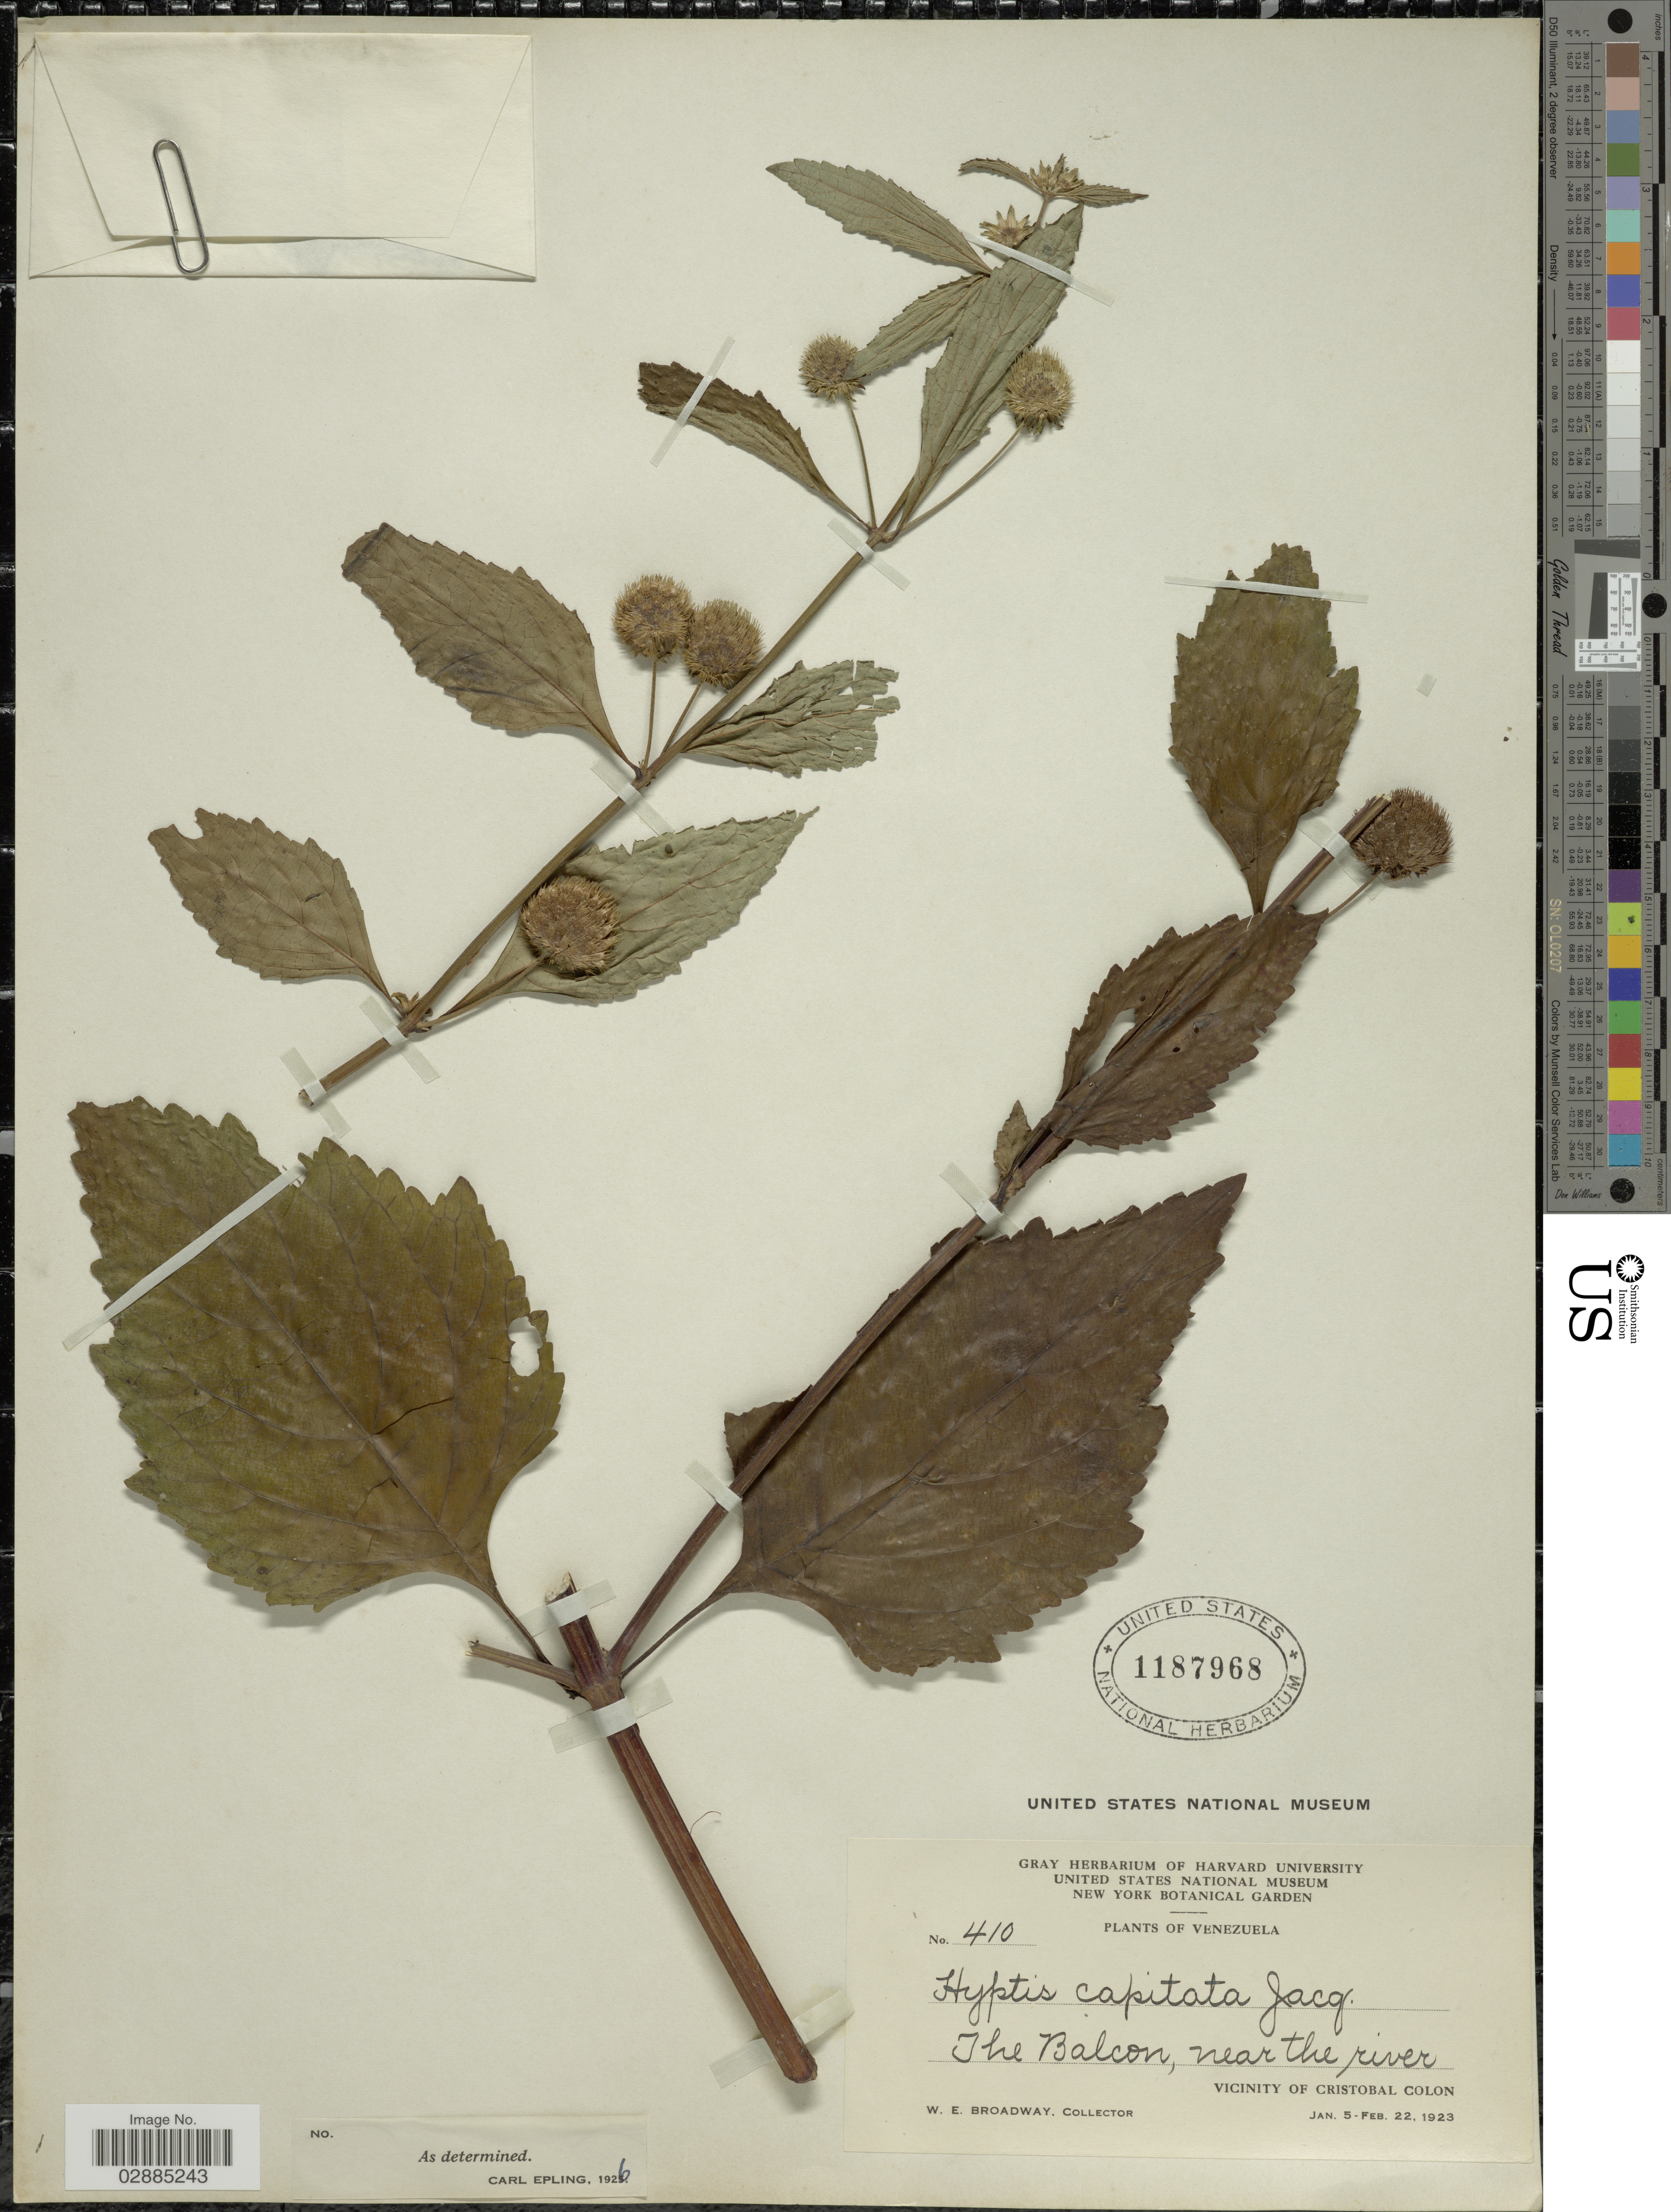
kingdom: Plantae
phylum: Tracheophyta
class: Magnoliopsida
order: Lamiales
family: Lamiaceae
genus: Hyptis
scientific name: Hyptis capitata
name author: Jacq.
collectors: W. E. Broadway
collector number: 410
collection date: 1923-01-05/1923-02-22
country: Venezuela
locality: The Balcon, near the river. Vicinity of Cristobal Colon.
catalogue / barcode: US 1187968